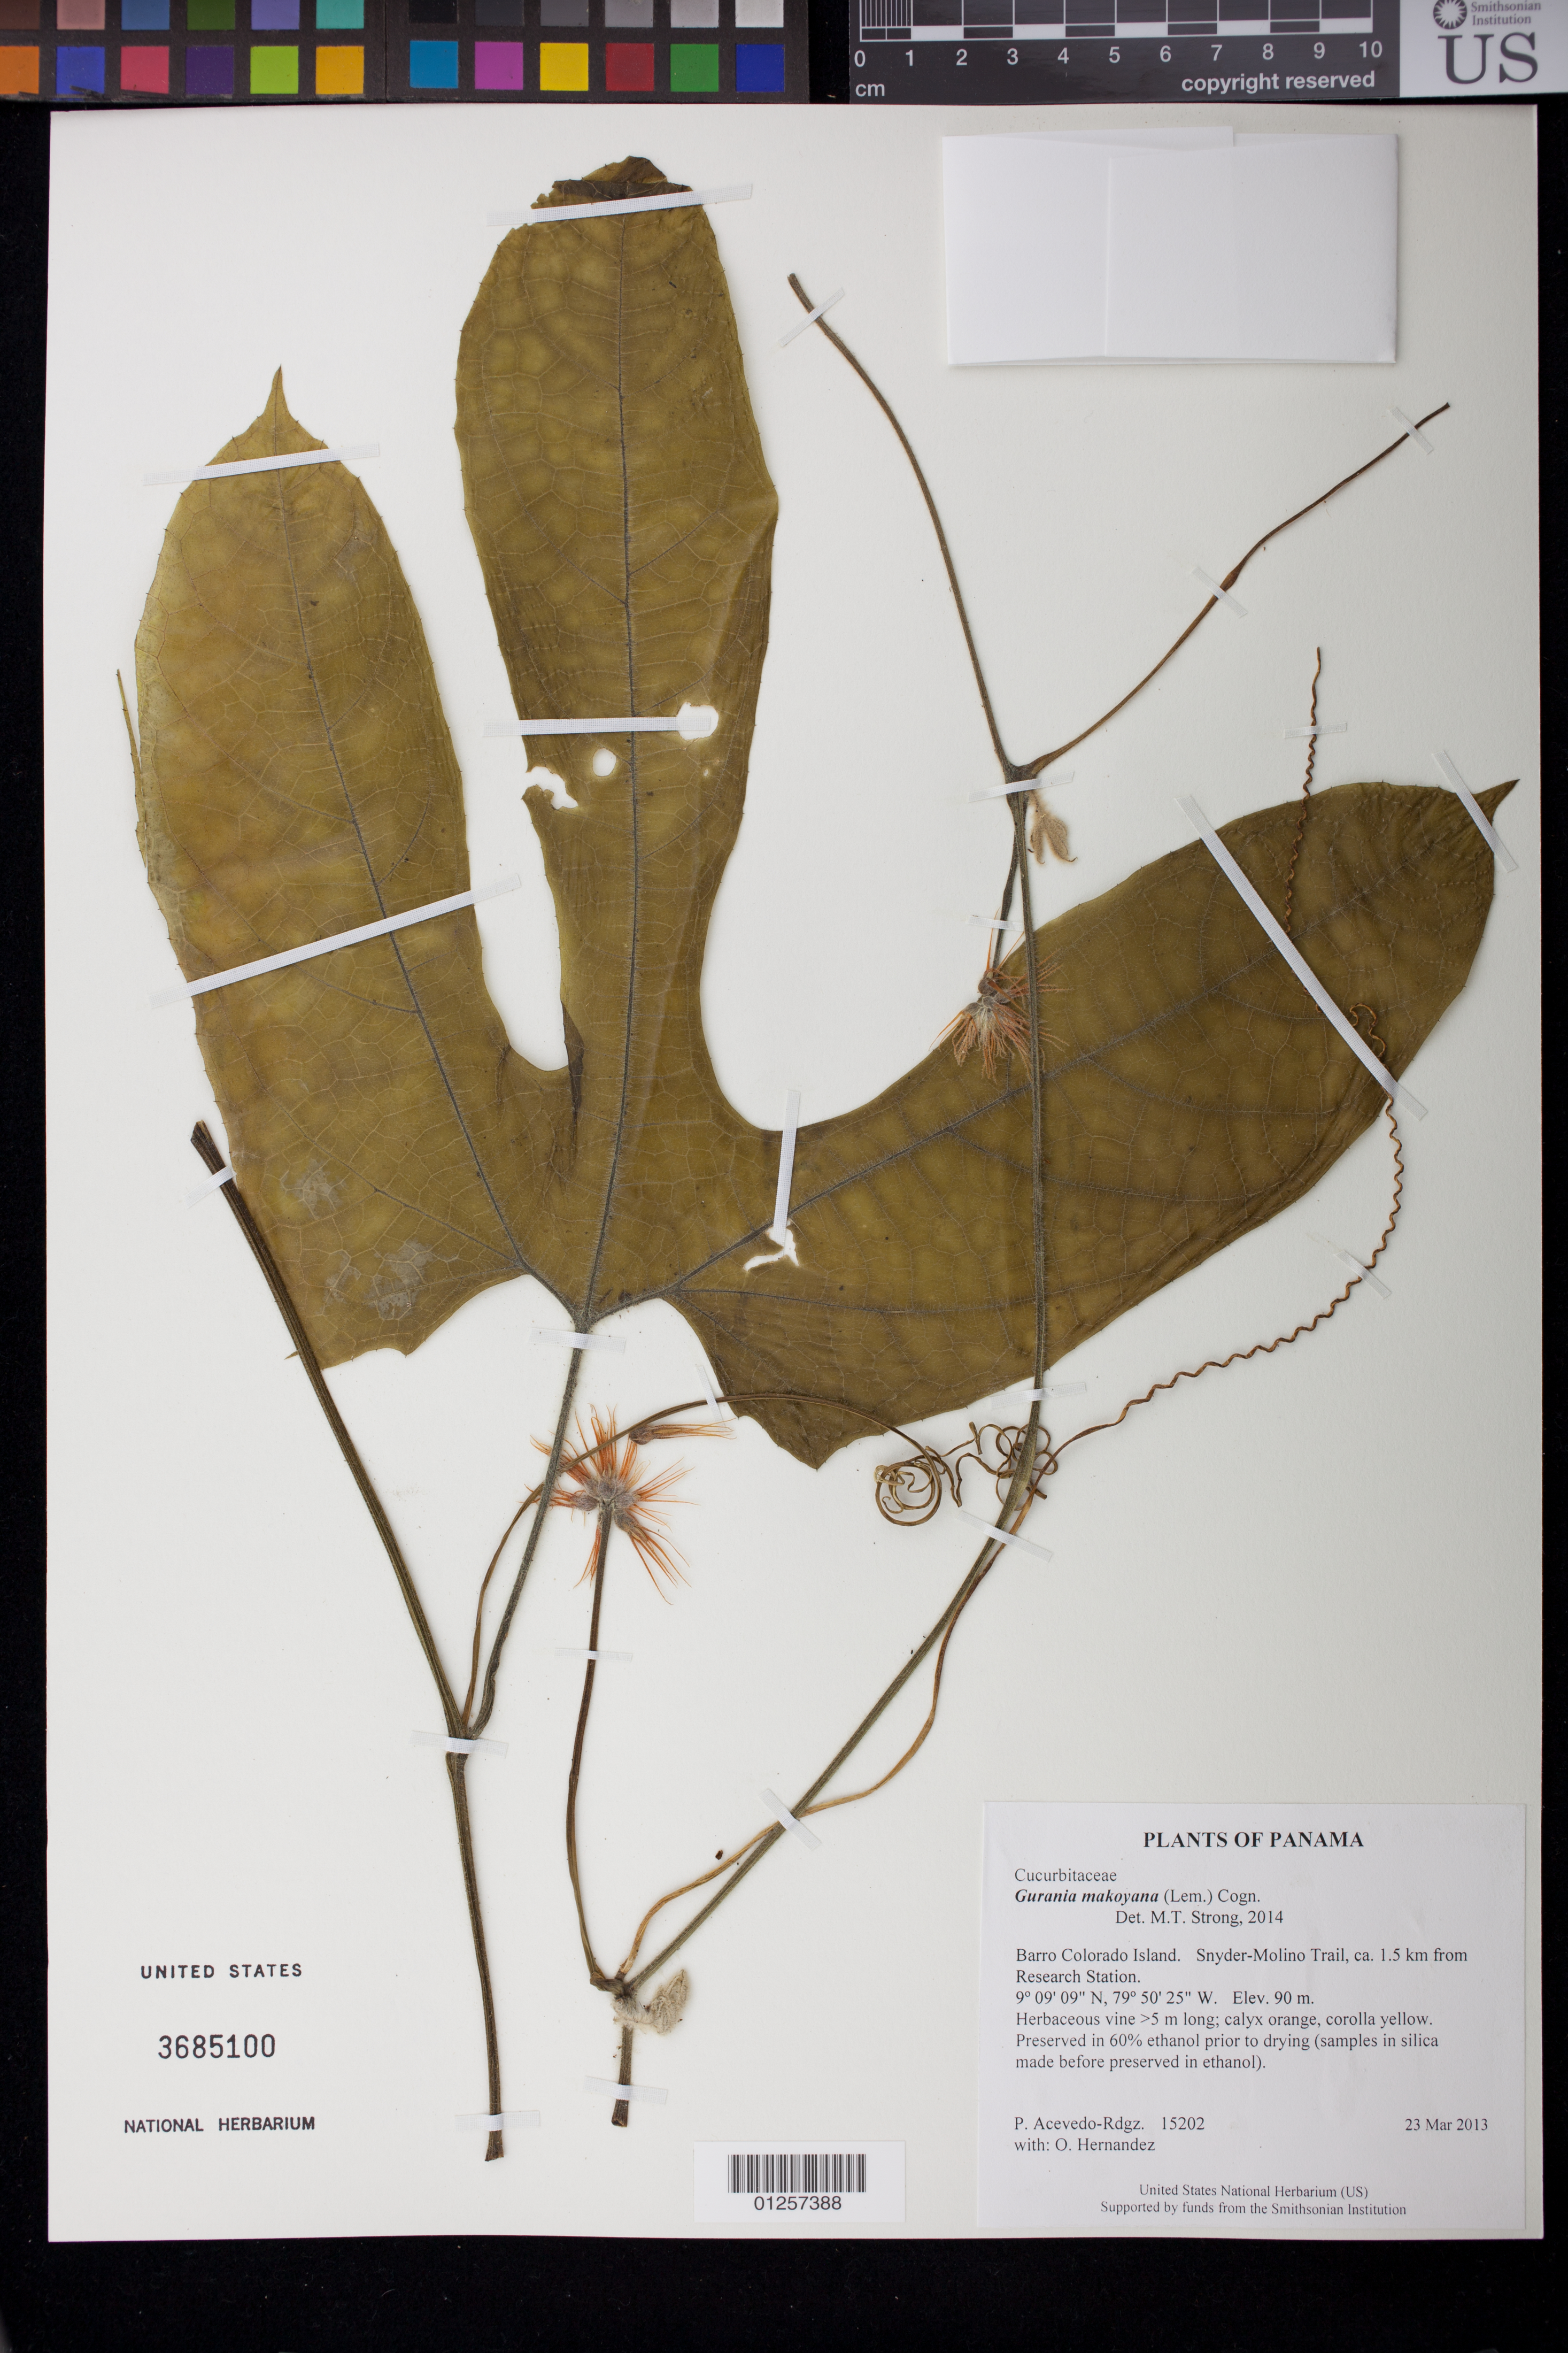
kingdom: Plantae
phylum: Tracheophyta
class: Magnoliopsida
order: Cucurbitales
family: Cucurbitaceae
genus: Gurania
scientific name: Gurania makoyana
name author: (Lem.) Cogn.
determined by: Strong, M. T., (US), Smithsonian Institution - National Museum of Natural History (UNITED STATES)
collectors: P. Acevedo-Rodr. & O. Hernandez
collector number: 15202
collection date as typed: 23 Mar 2013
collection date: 2013-03-23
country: Panama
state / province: Panamá Oeste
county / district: Canal Zone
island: Barro Colorado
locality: Snyder-Molino Trail, ca. 1.5 km from Research Station.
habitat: Along trail.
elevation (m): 90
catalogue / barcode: US 3685100